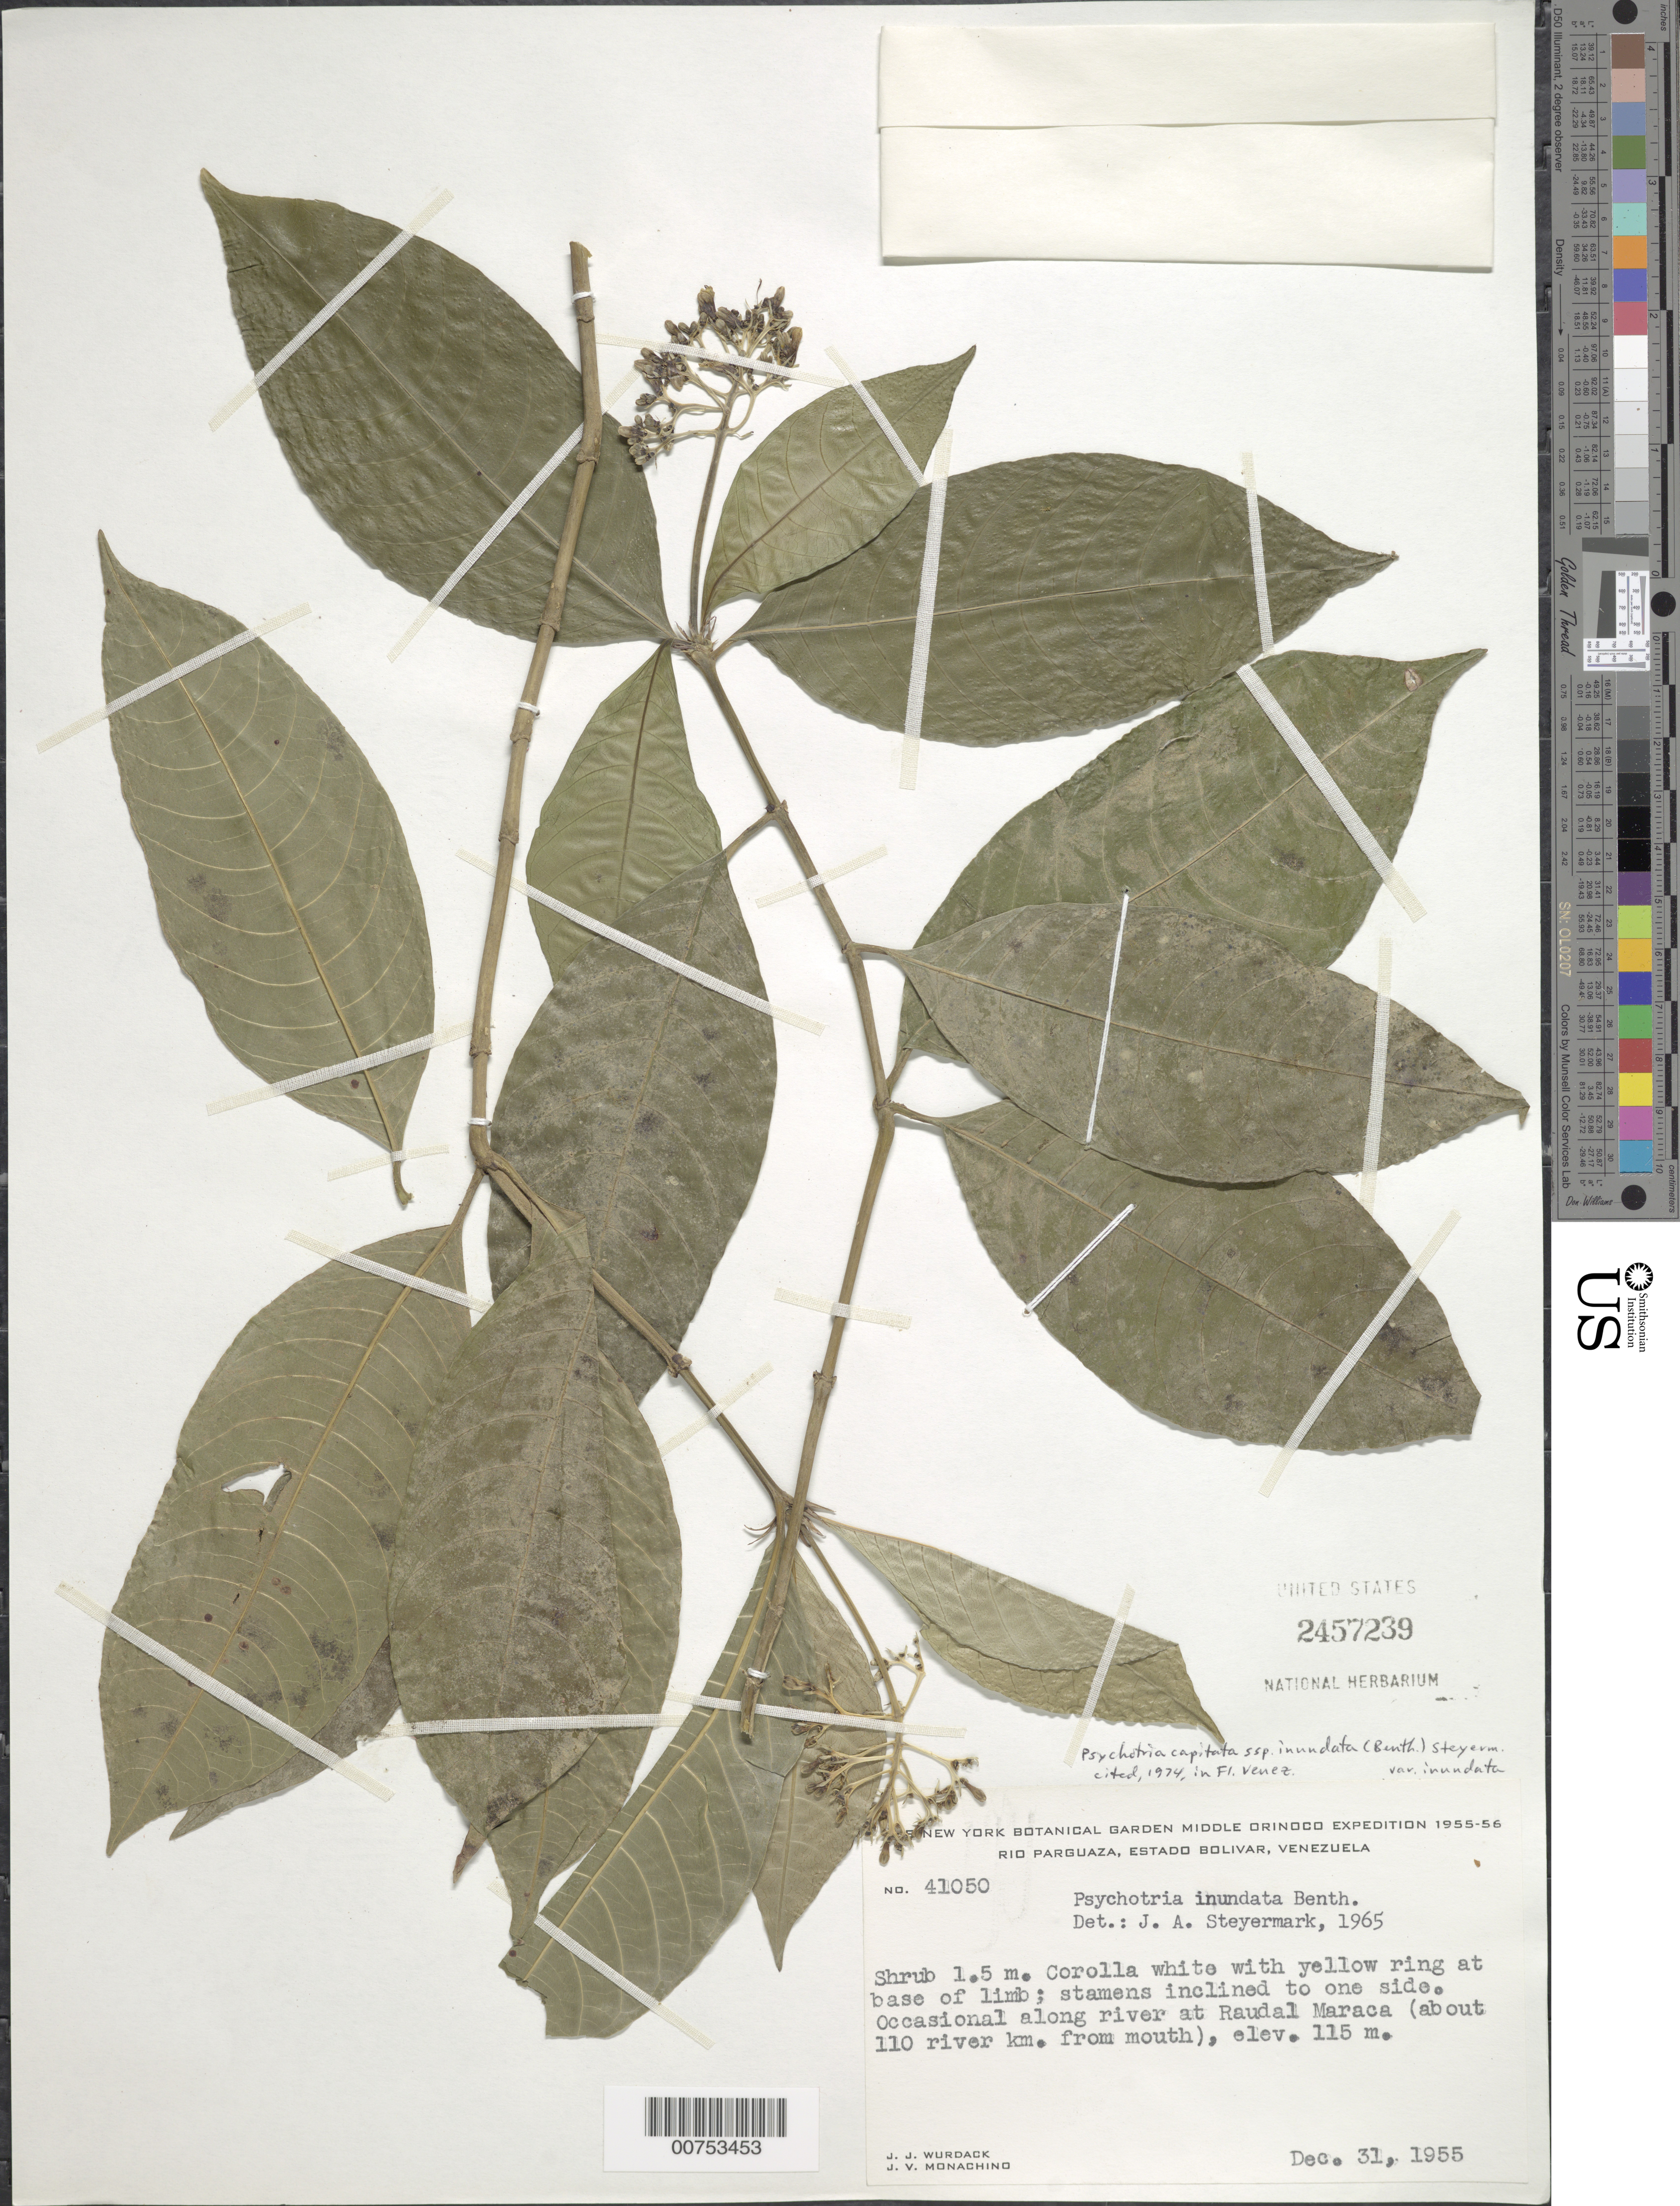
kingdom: Plantae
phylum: Tracheophyta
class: Magnoliopsida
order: Gentianales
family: Rubiaceae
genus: Psychotria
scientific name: Psychotria capitata var. inundata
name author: (Benth.) Steyerm.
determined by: Steyermark, Julian A., (VEN)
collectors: J. J. Wurdack & J. V. Monachino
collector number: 41050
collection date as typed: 31-Dec-55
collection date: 1955-12-31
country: Venezuela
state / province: Bolívar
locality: Río Parguaza, Raudal Maraca, 110 river km from river mouth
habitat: Along river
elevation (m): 115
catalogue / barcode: US 2457239